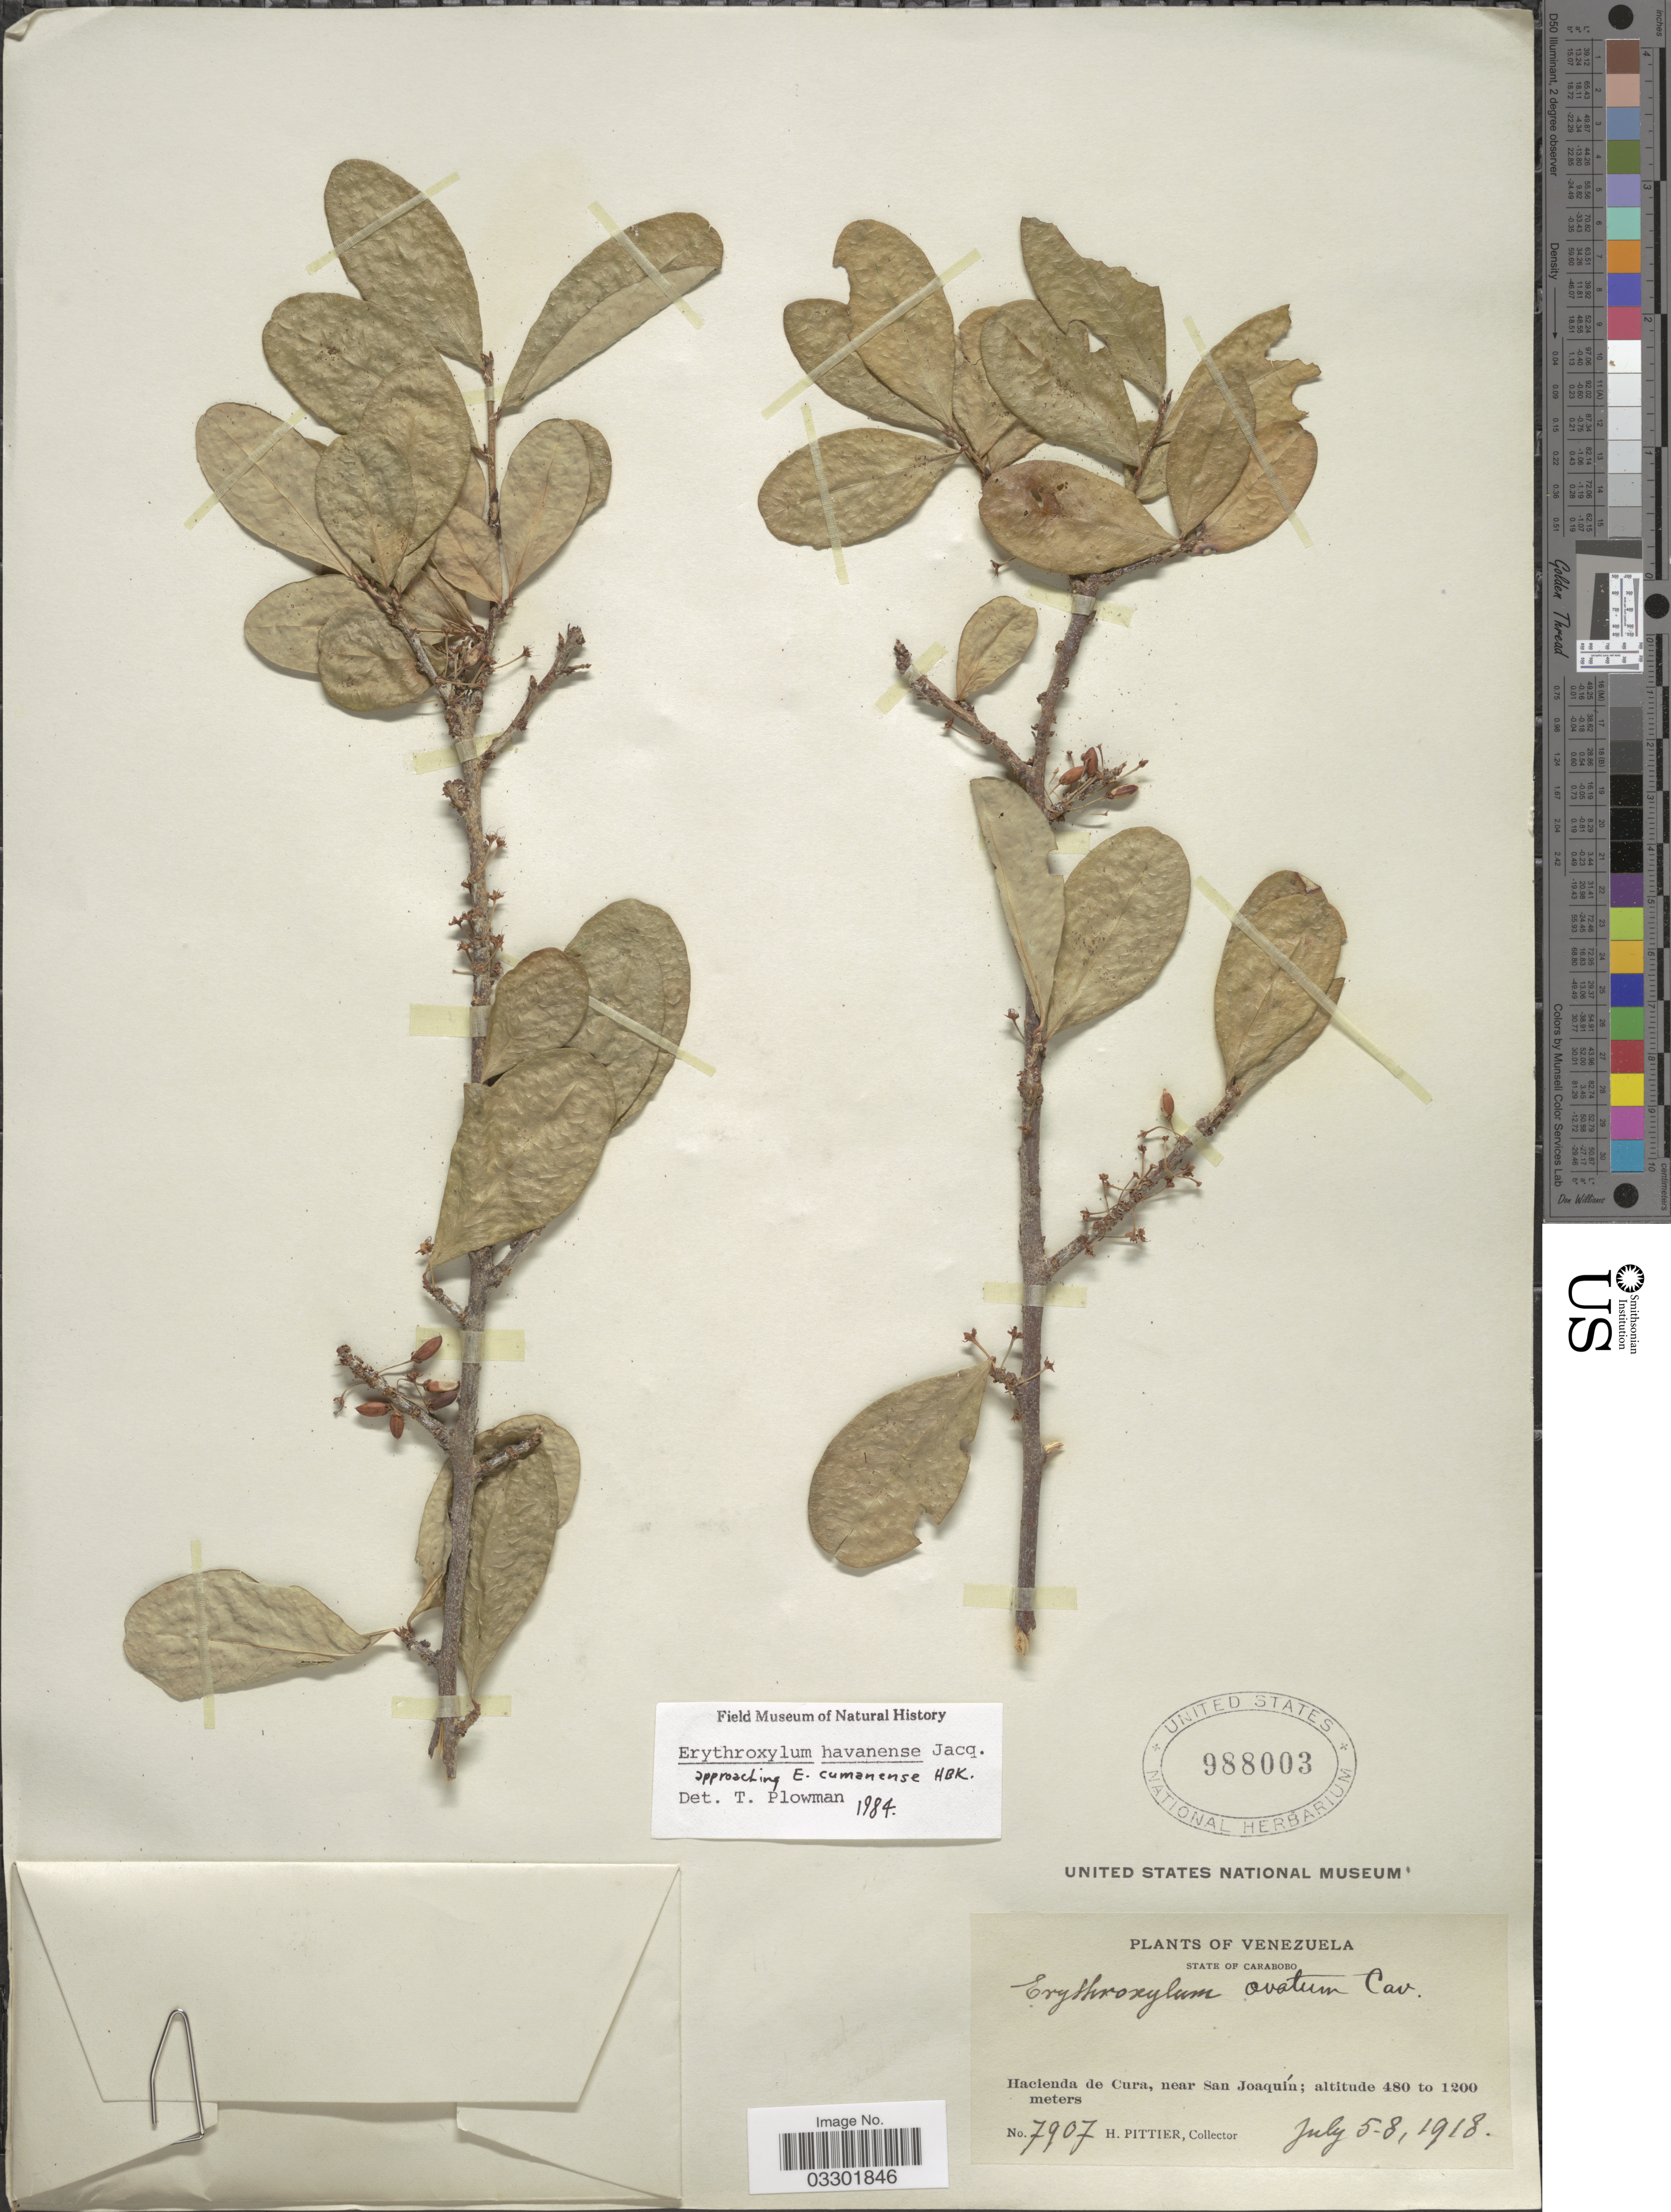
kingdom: Plantae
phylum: Tracheophyta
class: Magnoliopsida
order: Malpighiales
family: Erythroxylaceae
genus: Erythroxylum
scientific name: Erythroxylum havanense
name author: Jacq.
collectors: H. F. Pittier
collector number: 7907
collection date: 1918-07-05/1918-07-08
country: Venezuela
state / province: Carabobo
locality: Hacienda de Cura, near San Joaquín.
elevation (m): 480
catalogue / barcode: US 988003